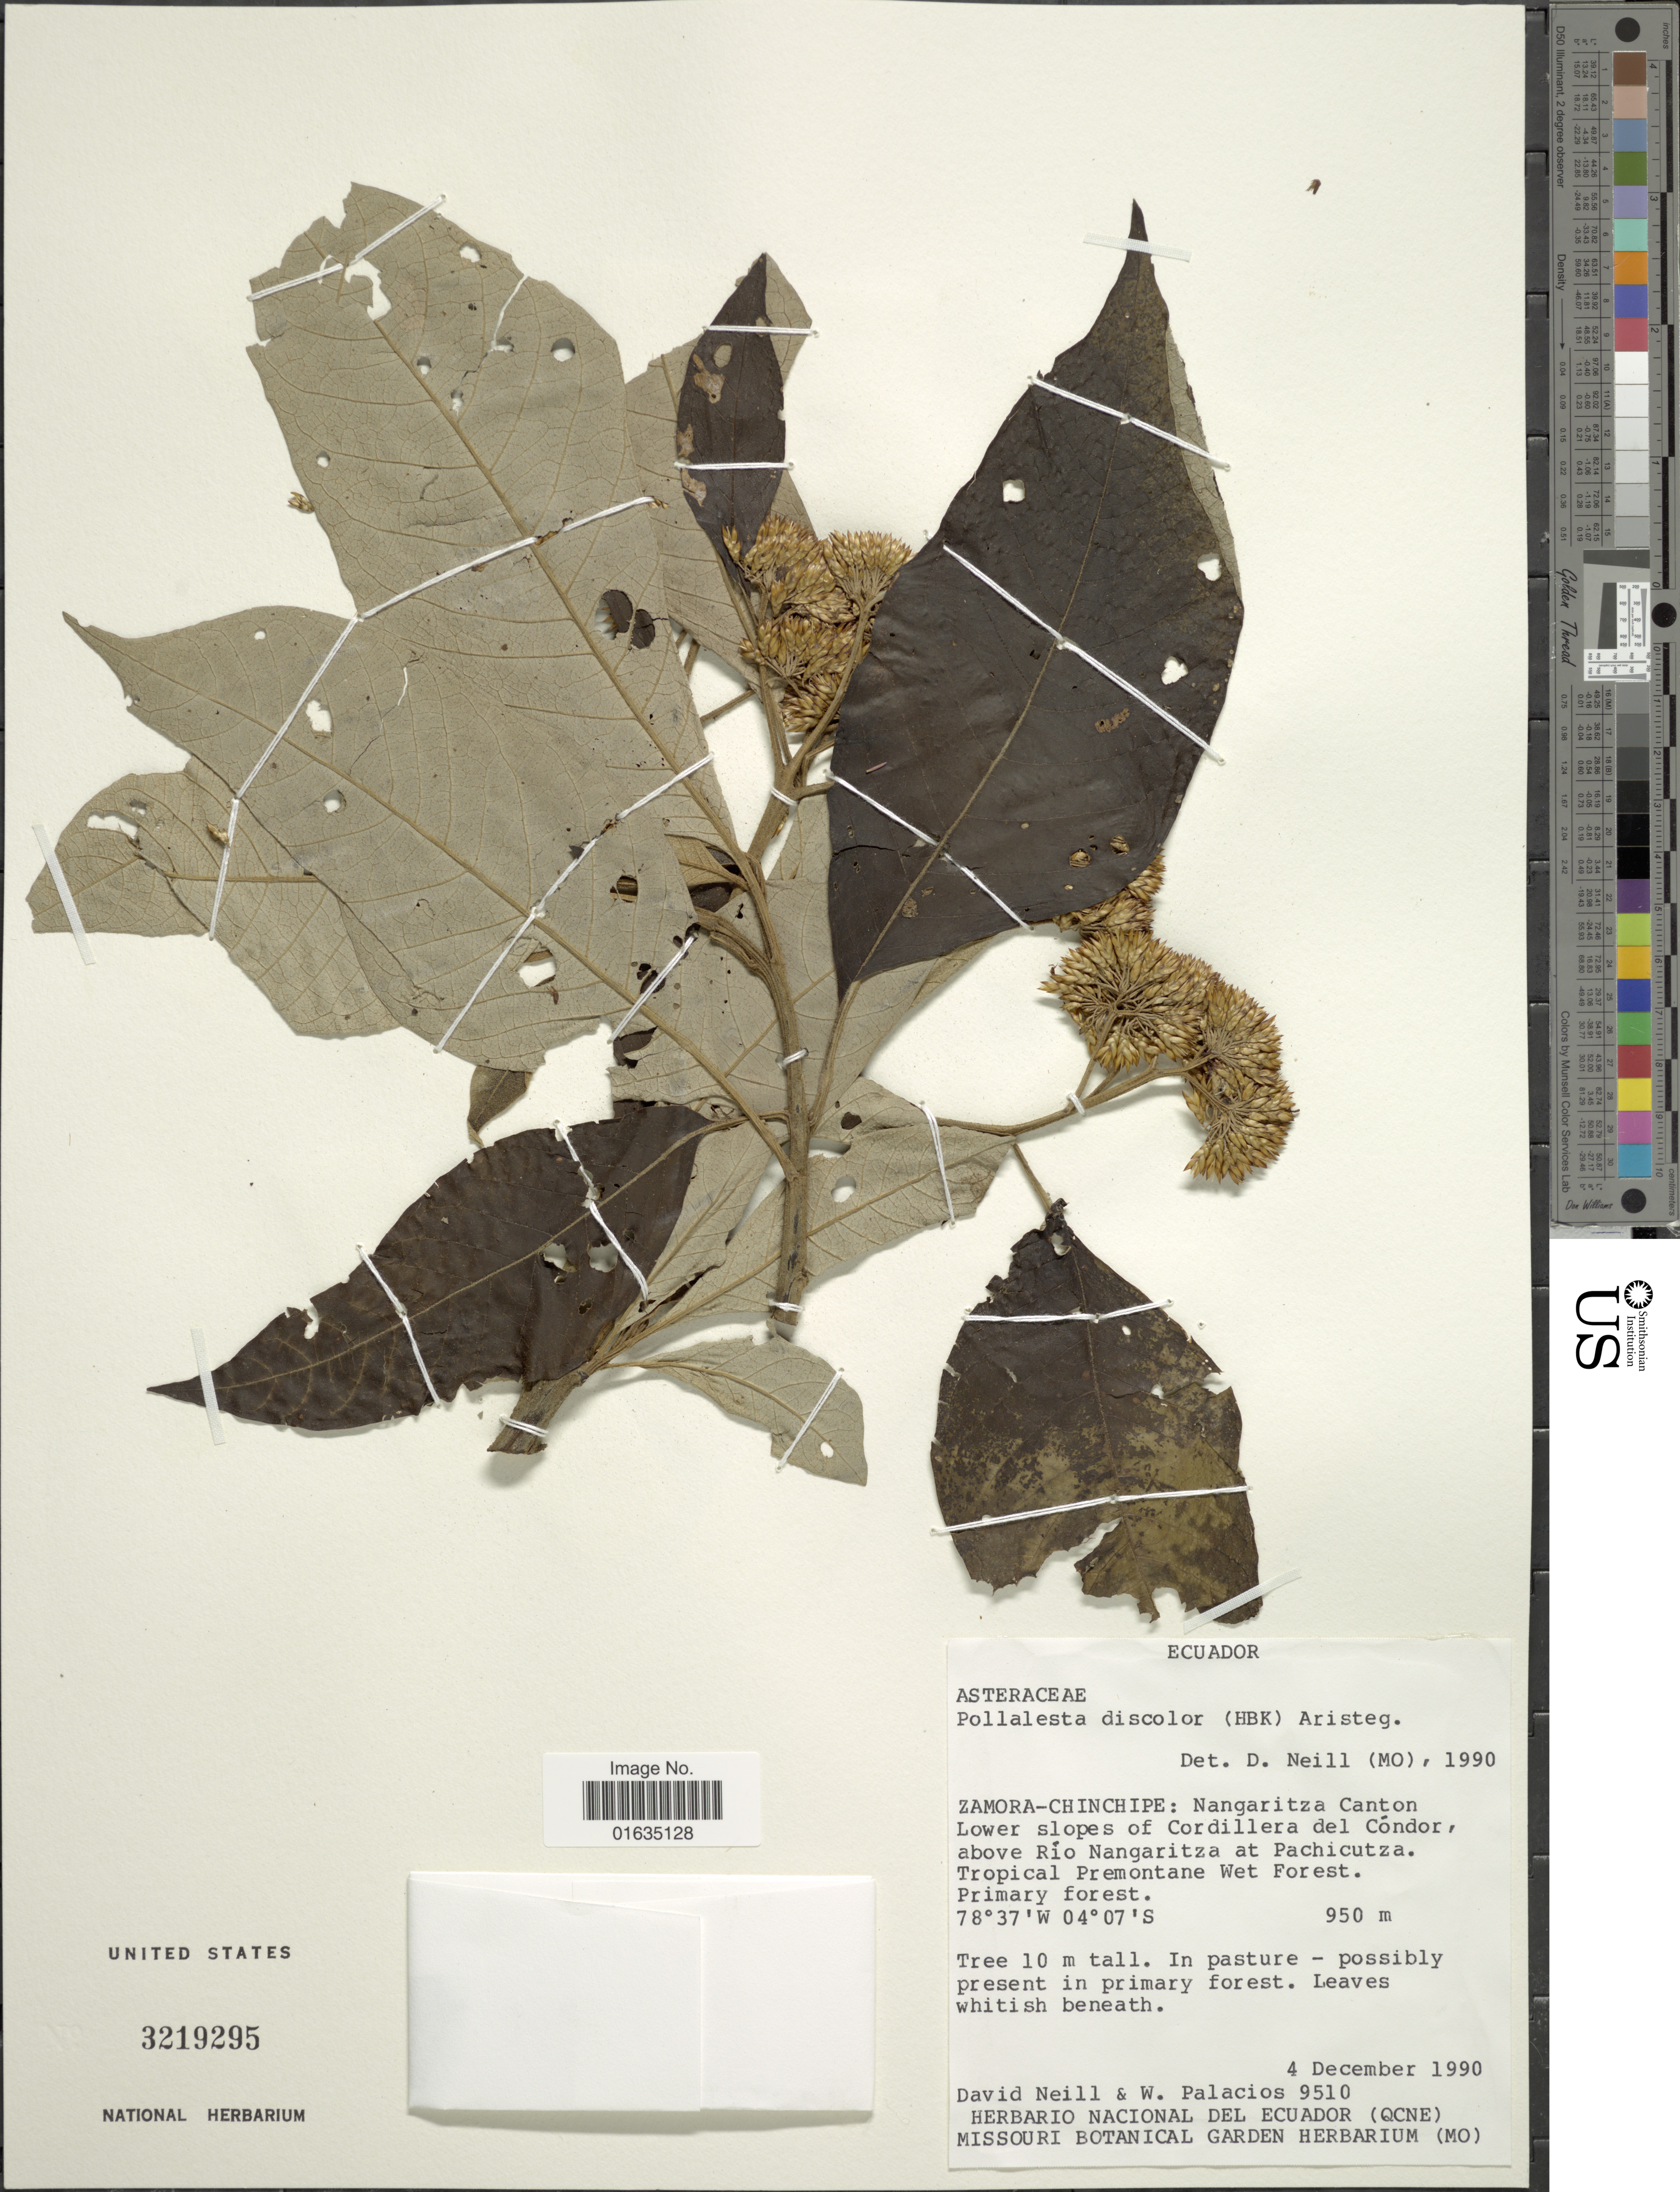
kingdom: Plantae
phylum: Tracheophyta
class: Magnoliopsida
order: Asterales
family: Asteraceae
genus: Pollalesta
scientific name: Pollalesta discolor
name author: (Kunth) Aristeg.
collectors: D. Neill & W. Palacios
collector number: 9510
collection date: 1990-12-04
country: Ecuador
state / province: Zamora-Chinchipe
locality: Nangaritza Canton, lower slopes of Cordillera del Condor, above Rio Nangaritza at Pachicutza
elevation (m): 950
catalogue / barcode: US 3219295